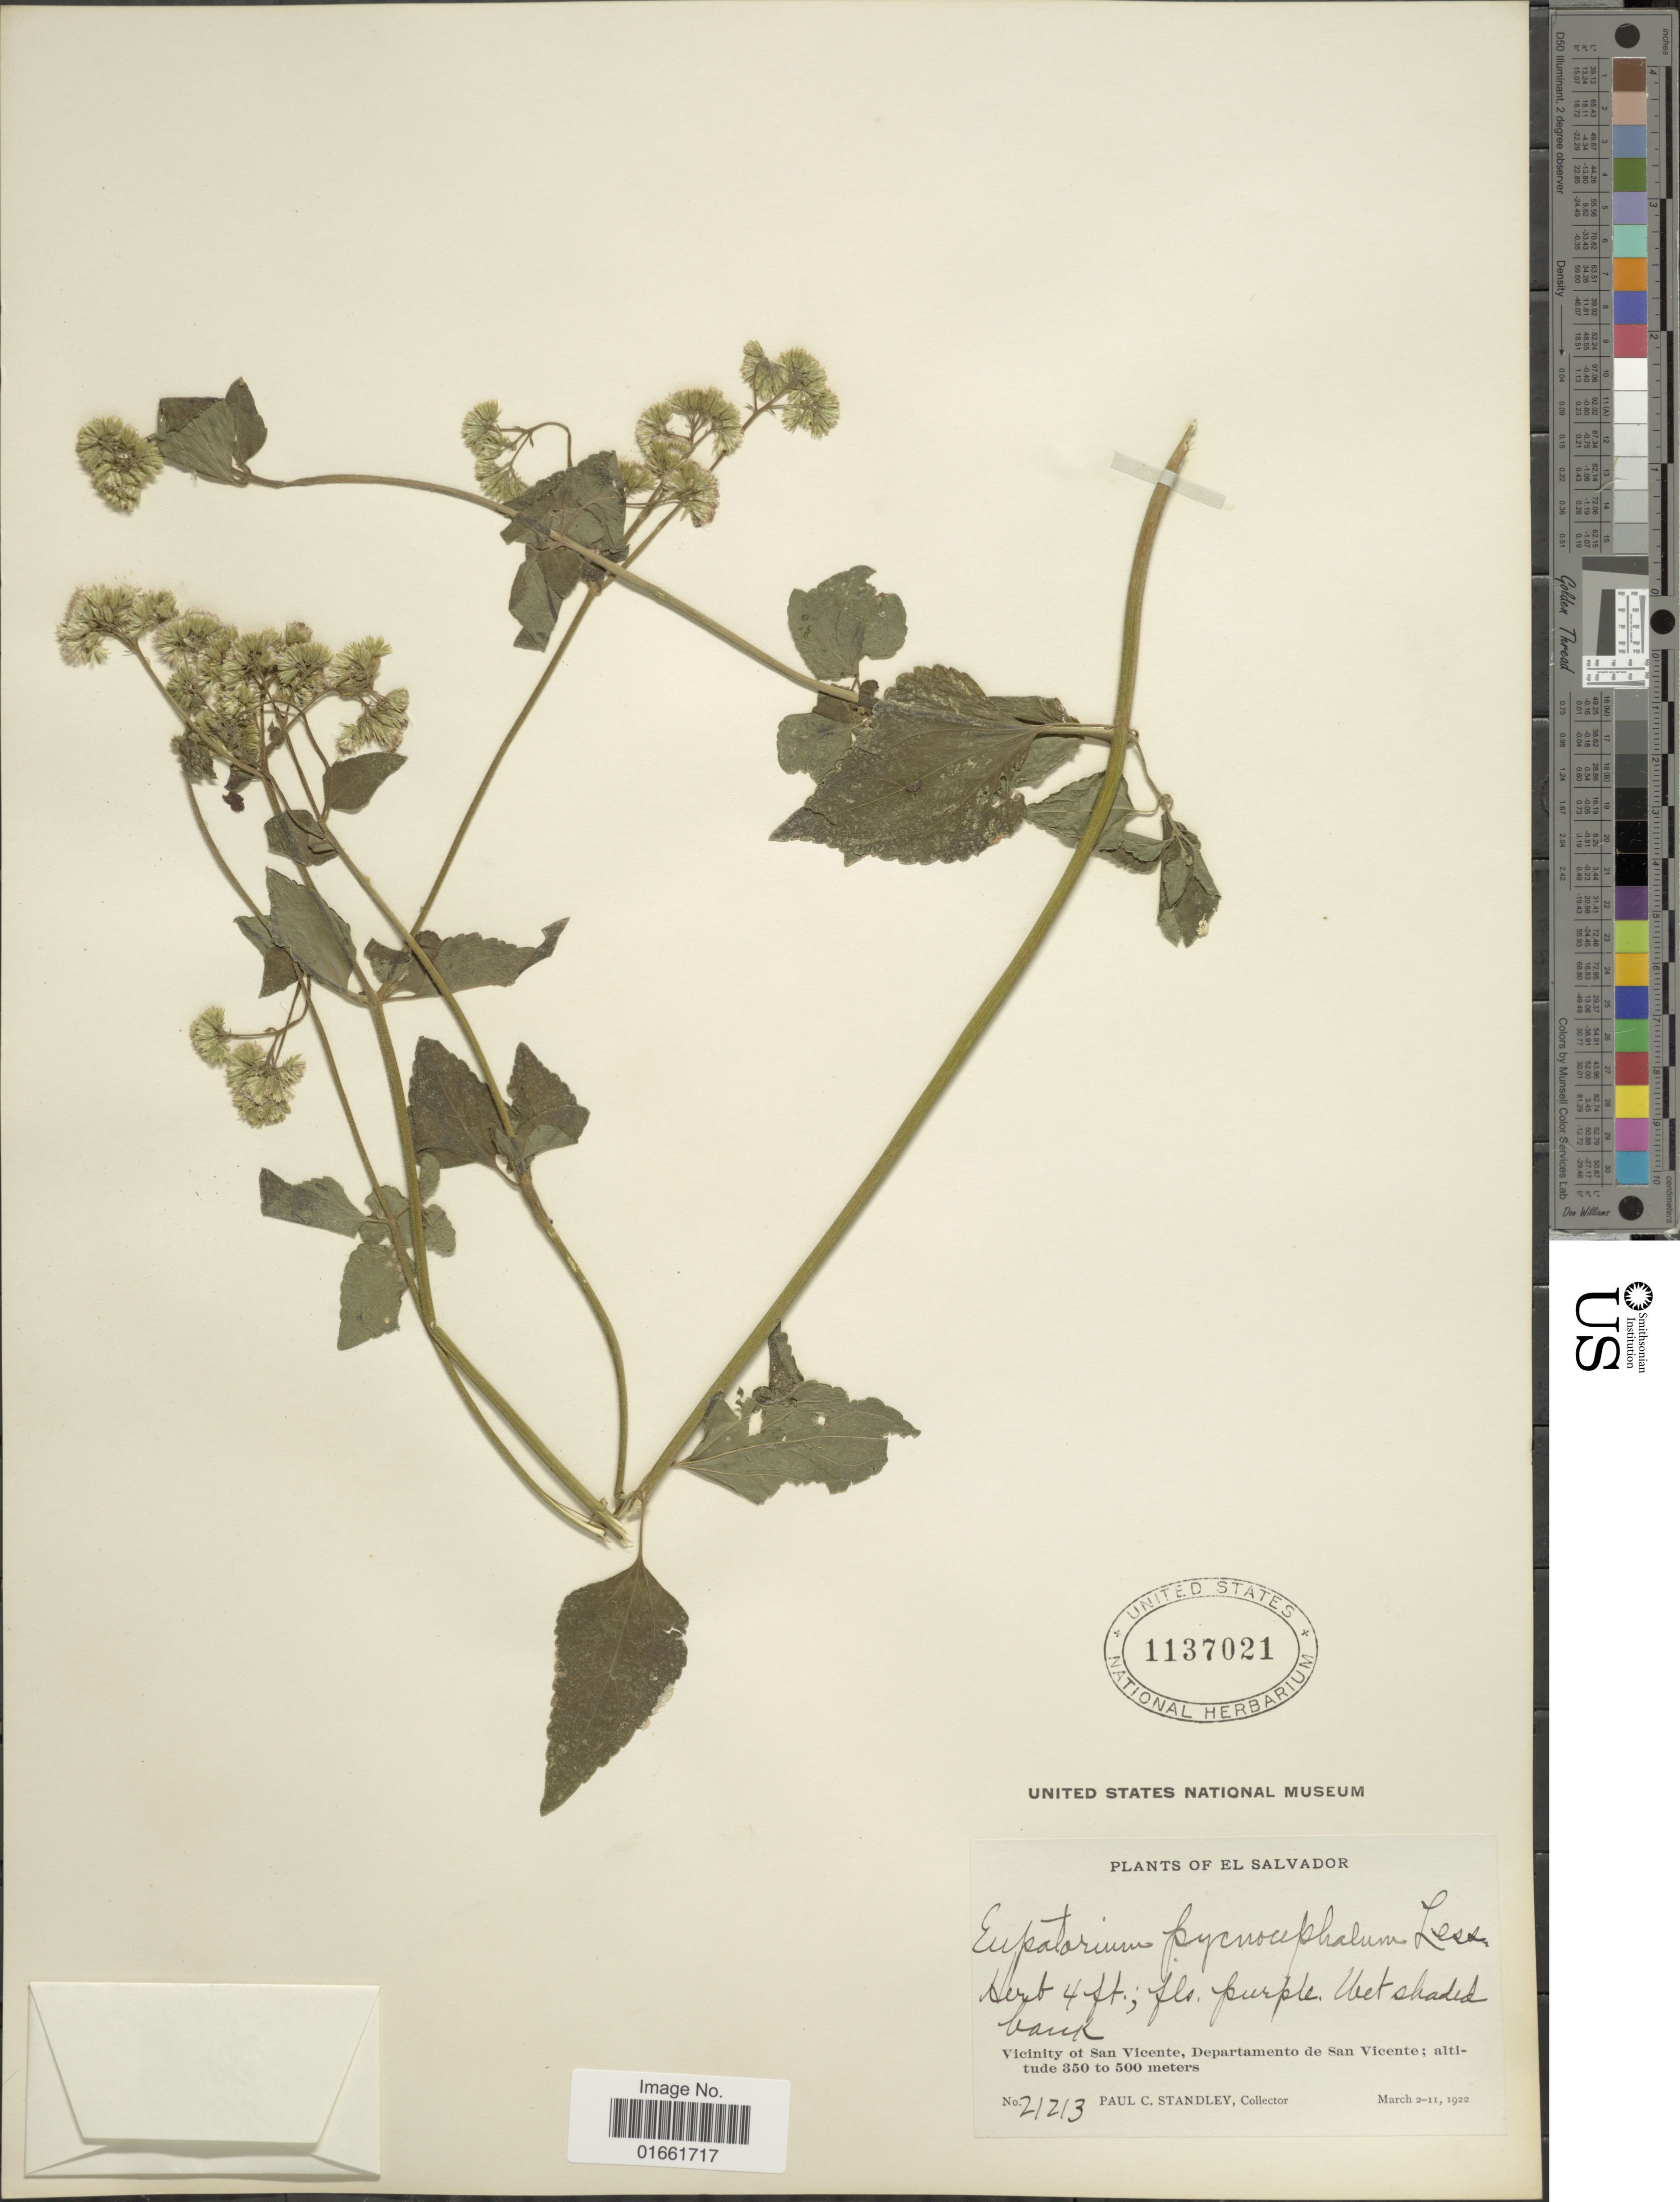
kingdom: Plantae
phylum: Tracheophyta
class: Magnoliopsida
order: Asterales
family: Asteraceae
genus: Fleischmannia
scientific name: Fleischmannia pratensis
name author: (Klatt) R.M. King & H. Rob.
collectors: P. C. Standley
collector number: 21213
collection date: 1922-03-02/1922-03-11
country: El Salvador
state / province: San Vincente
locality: Vicinity of San Vicente, Departamento de San Vicente.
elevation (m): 350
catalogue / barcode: US 1137021